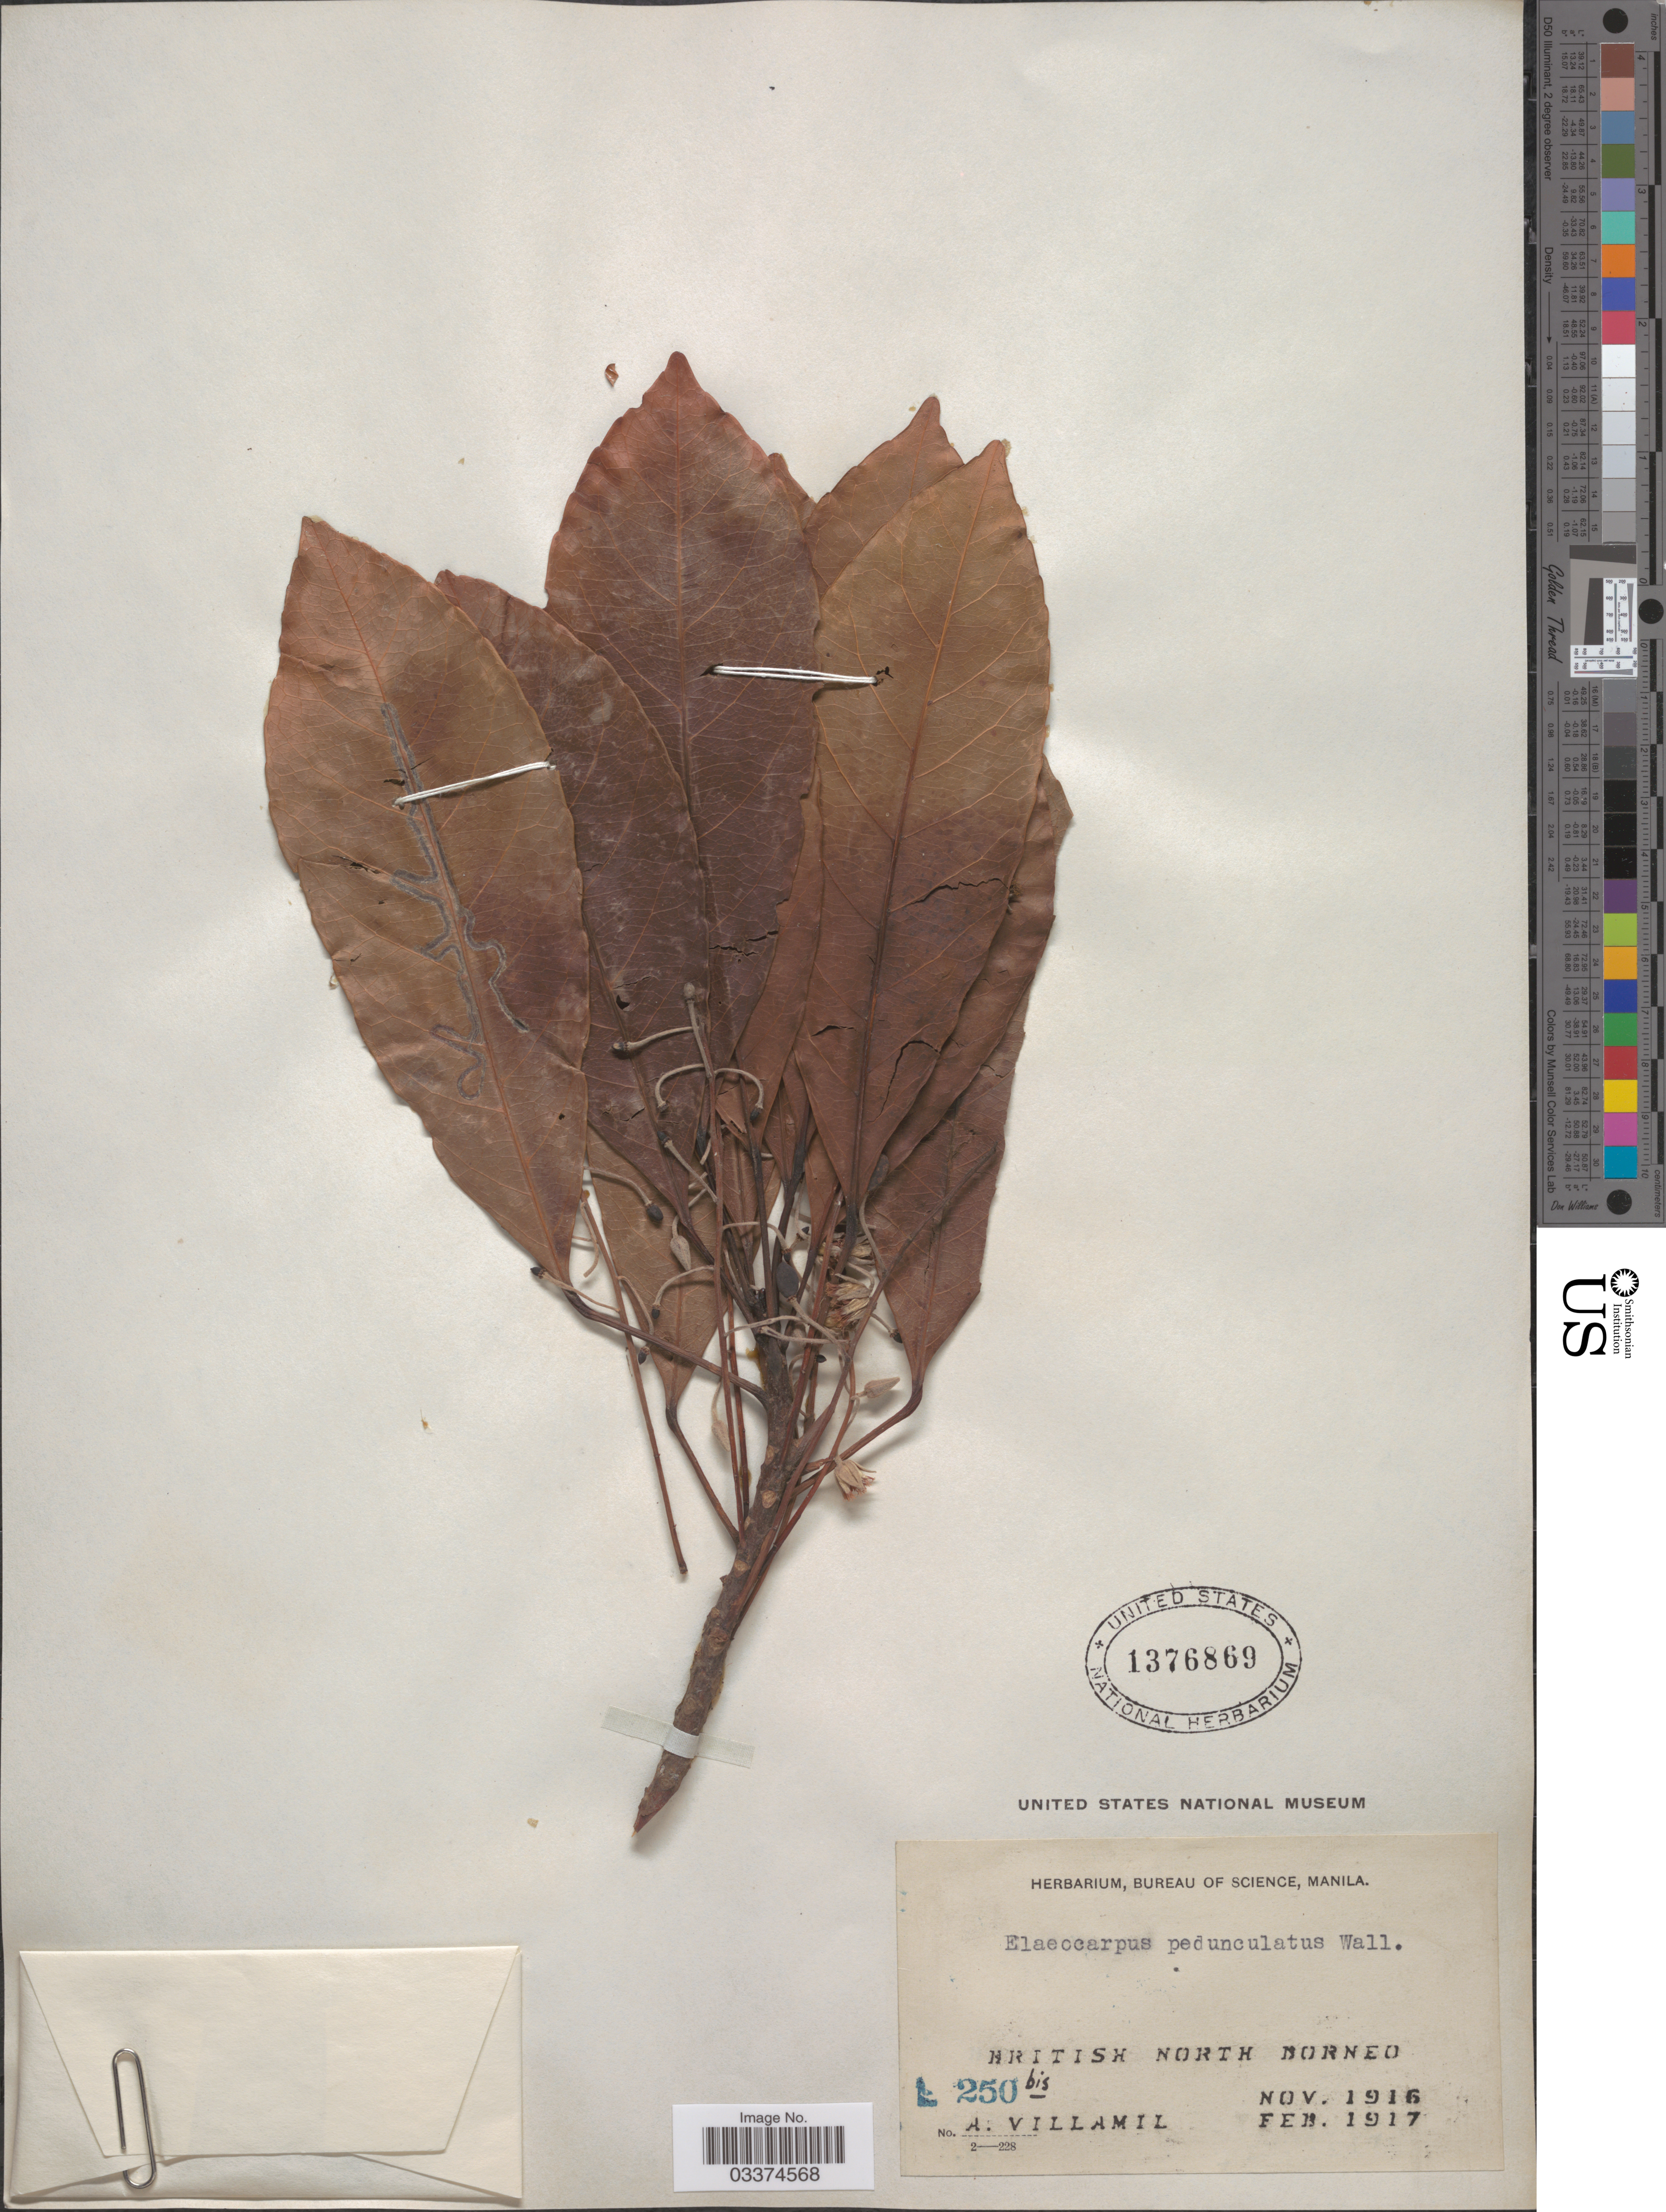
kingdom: Plantae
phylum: Tracheophyta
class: Magnoliopsida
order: Oxalidales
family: Elaeocarpaceae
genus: Elaeocarpus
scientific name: Elaeocarpus pedunculatus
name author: Wall.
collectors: A. Villamil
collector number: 250bis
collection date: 1916-11/1917-02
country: Malaysia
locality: British North Borneo.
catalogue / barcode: US 1376869